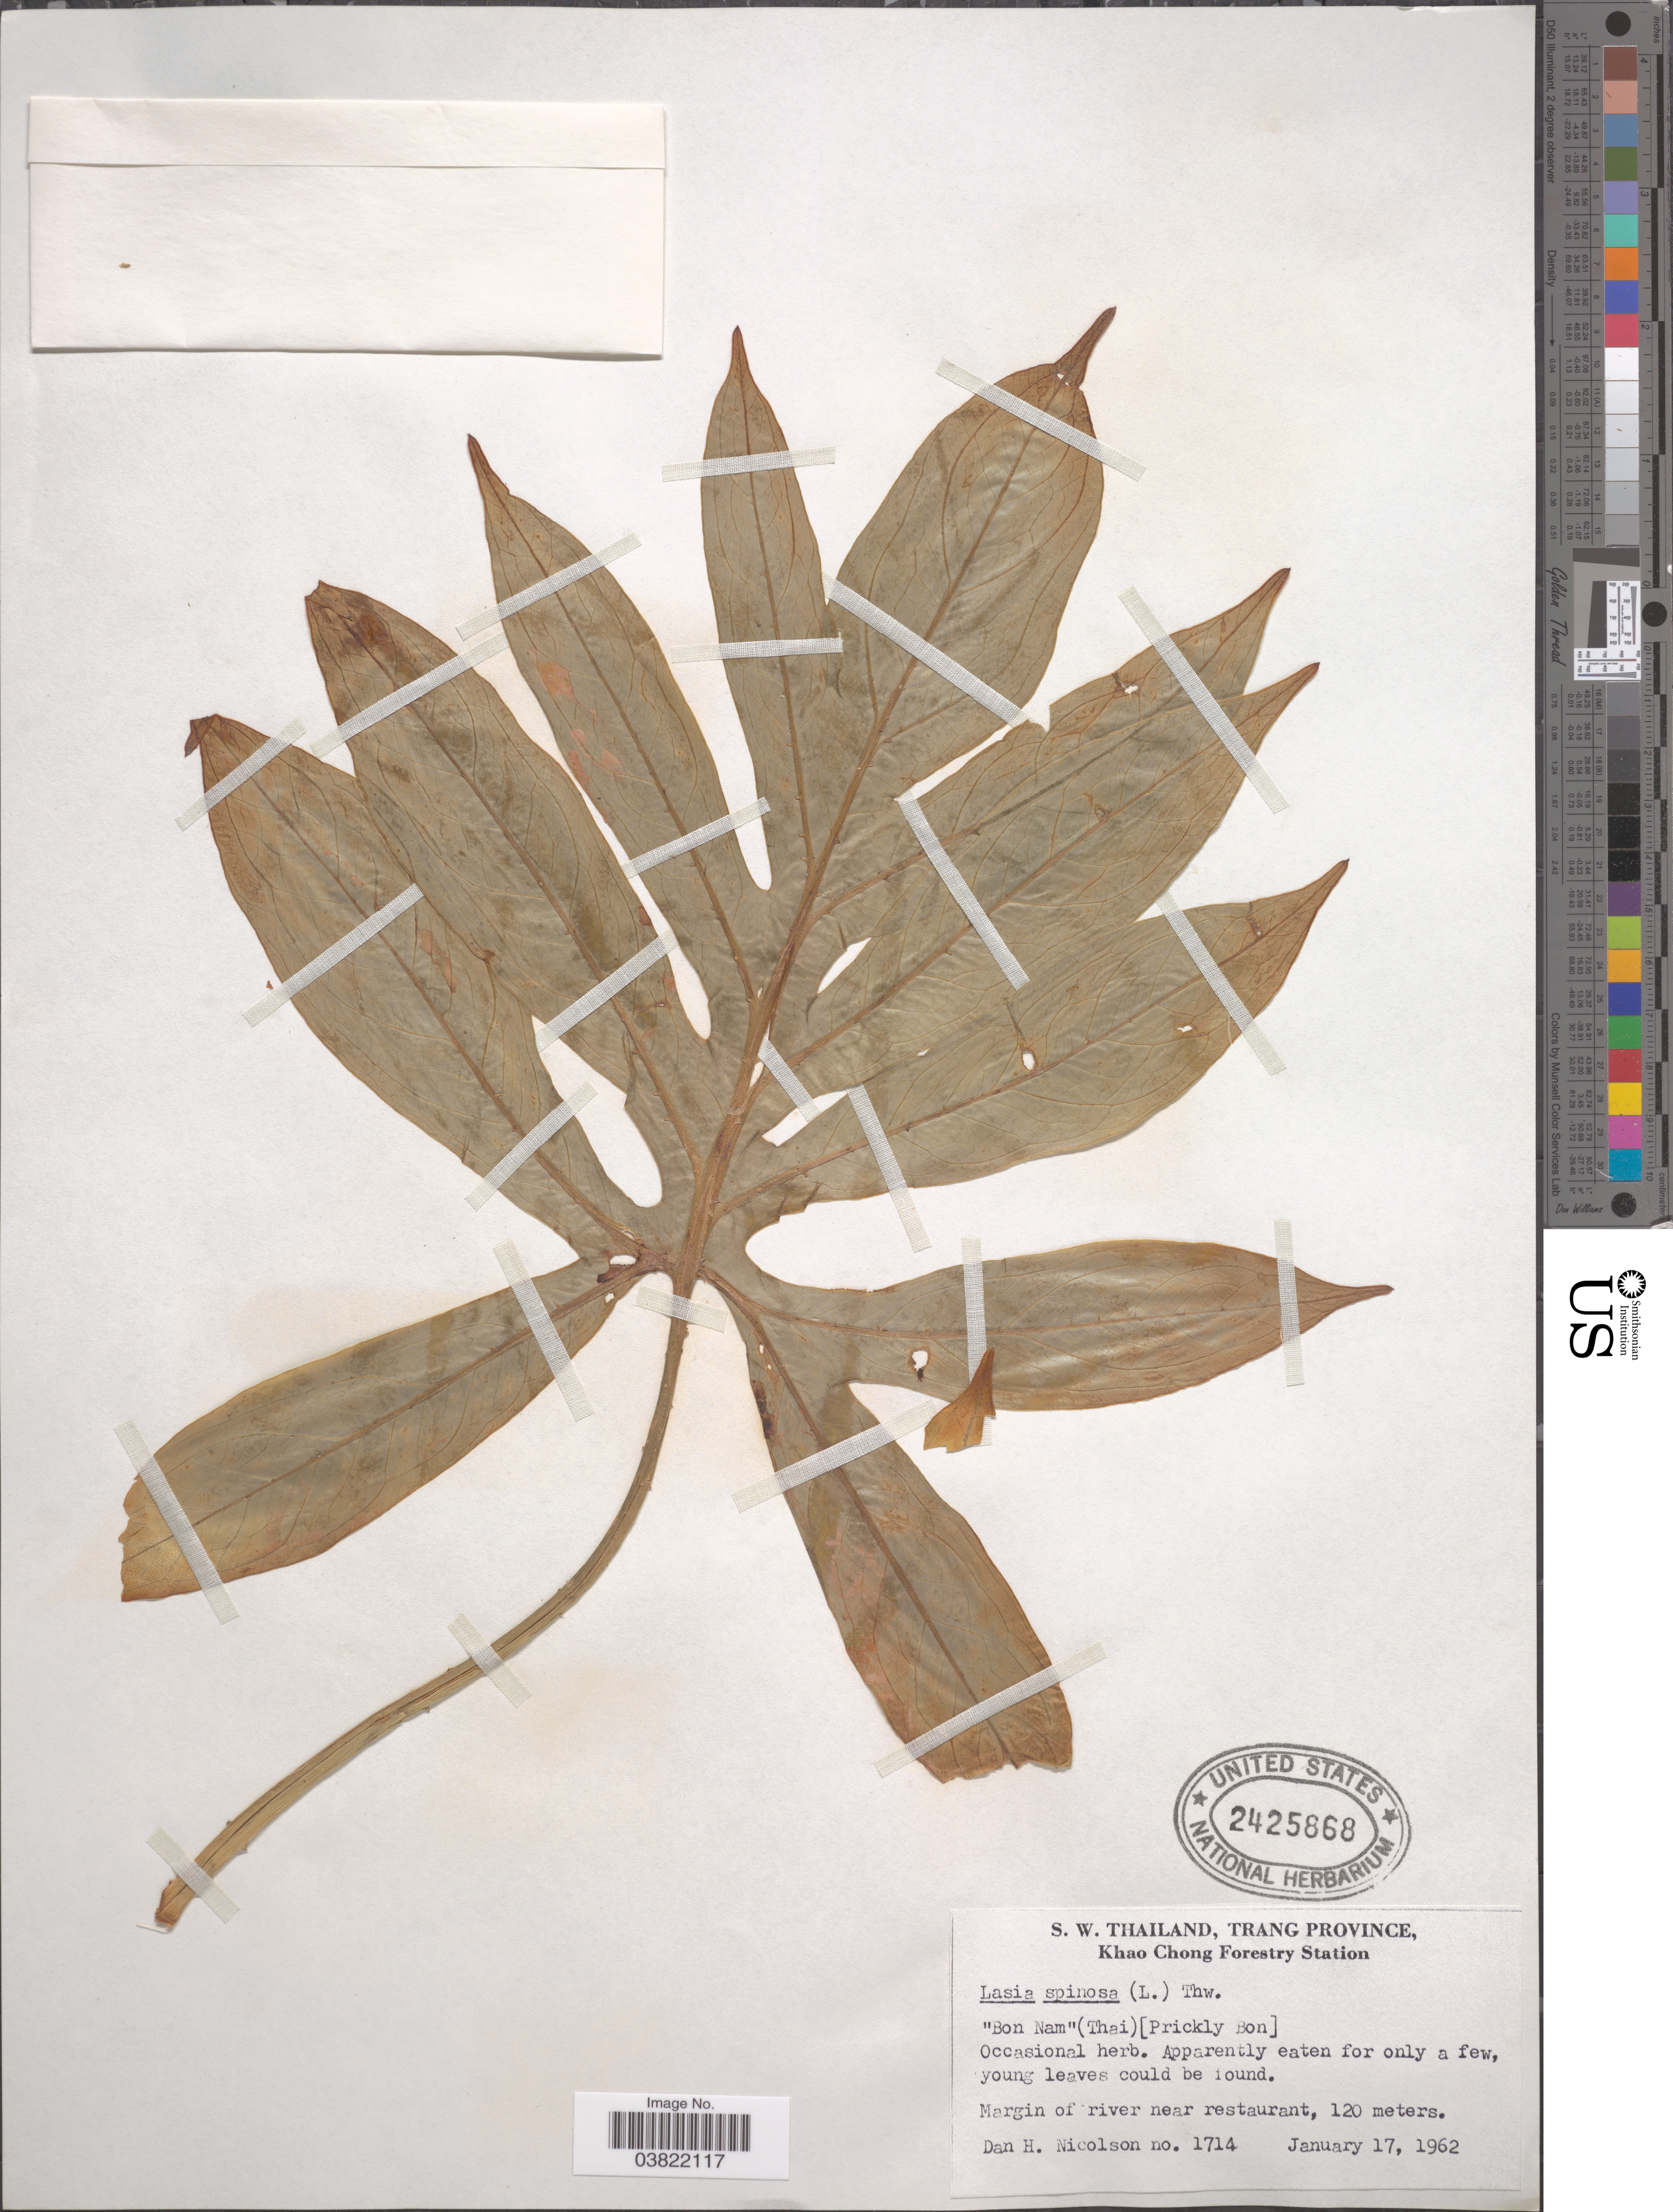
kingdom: Plantae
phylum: Tracheophyta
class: Liliopsida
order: Alismatales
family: Araceae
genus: Lasia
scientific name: Lasia spinosa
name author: (L.) Thwaites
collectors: D. H. Nicolson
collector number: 1714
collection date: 1962-01-17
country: Thailand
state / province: Trang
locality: S. W. Thailand, Khao Chong Forestry Station. Margin of river near restaurants.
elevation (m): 120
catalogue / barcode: US 2425868